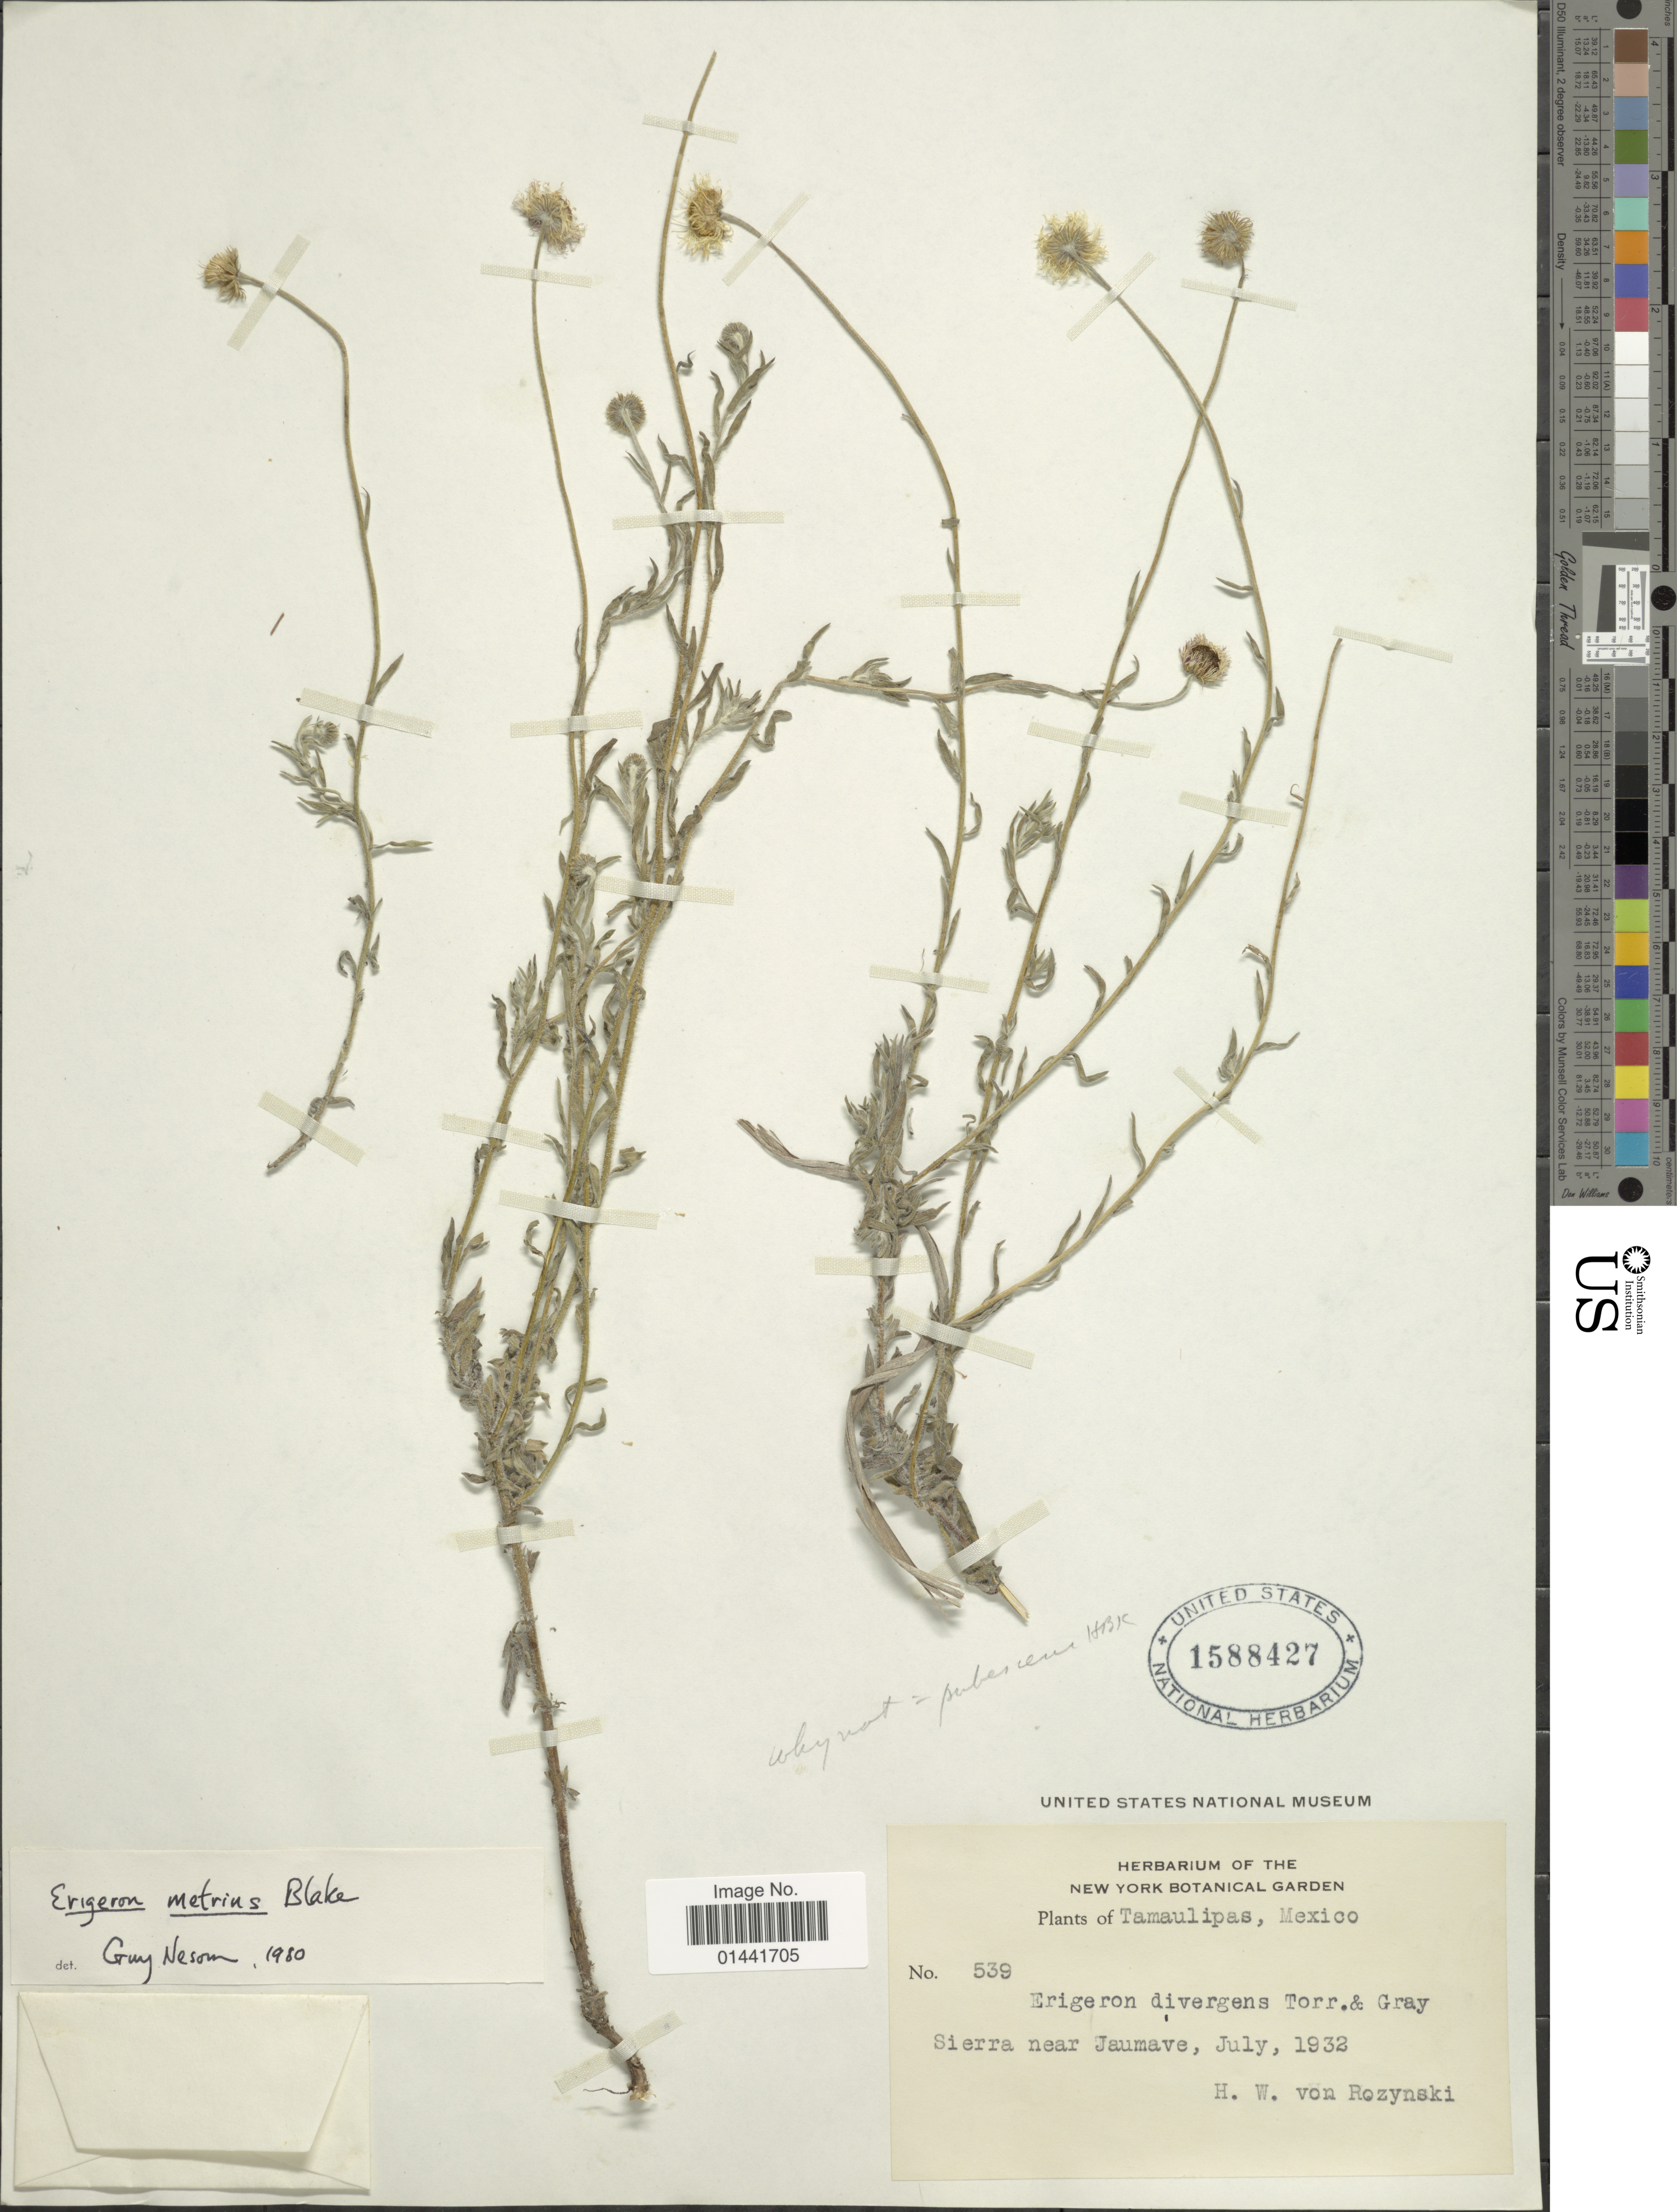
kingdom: Plantae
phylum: Tracheophyta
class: Magnoliopsida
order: Asterales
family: Asteraceae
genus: Erigeron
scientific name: Erigeron metrius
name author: S.F. Blake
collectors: Rozynski, H. W. von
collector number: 539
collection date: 1932-07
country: Mexico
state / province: Tamaulipas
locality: Sierra near Jaumave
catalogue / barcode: US 1588427